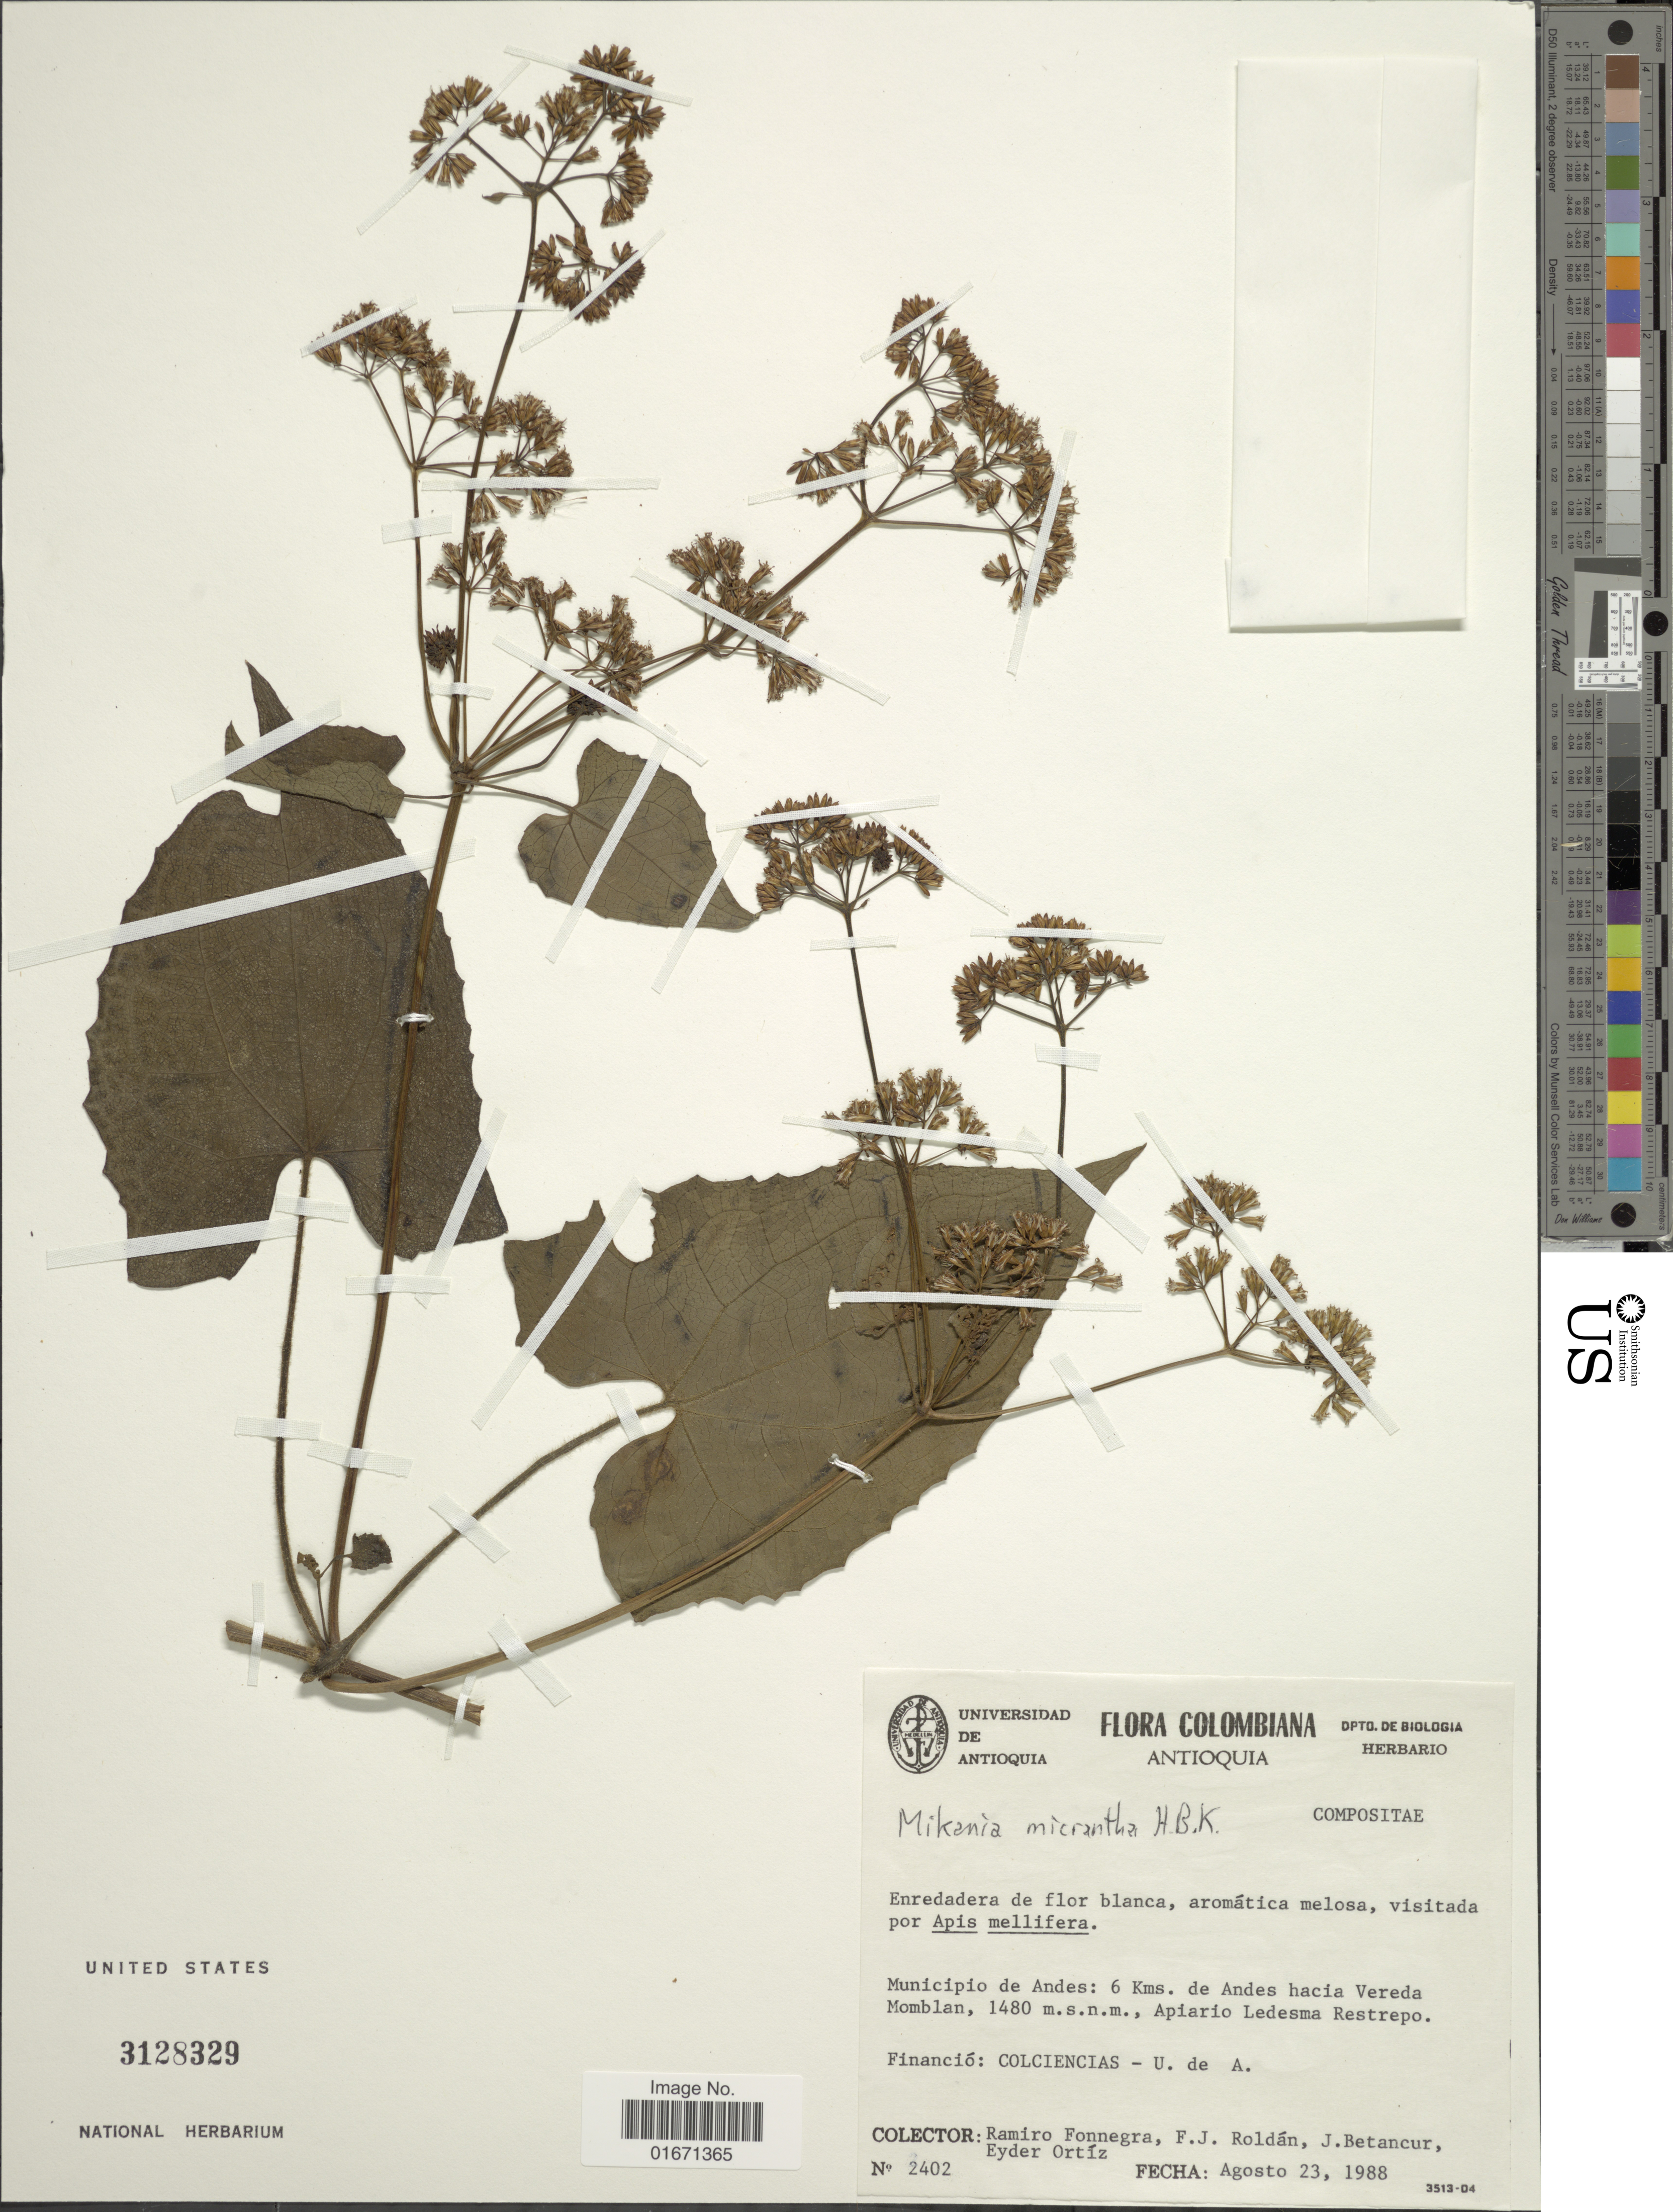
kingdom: Plantae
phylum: Tracheophyta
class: Magnoliopsida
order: Asterales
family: Asteraceae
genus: Mikania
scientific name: Mikania micrantha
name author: Kunth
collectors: R. Fonnegra G., F. J. Roldán, J. Betancur & E. Ortíz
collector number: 2402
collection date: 1988-08-23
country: Colombia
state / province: Antioquia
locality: Municipio de Andes, 6 kms de Andes hacia Vereda Momblan, Apiario Ledesma Restrepo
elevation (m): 1480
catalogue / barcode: US 3128329